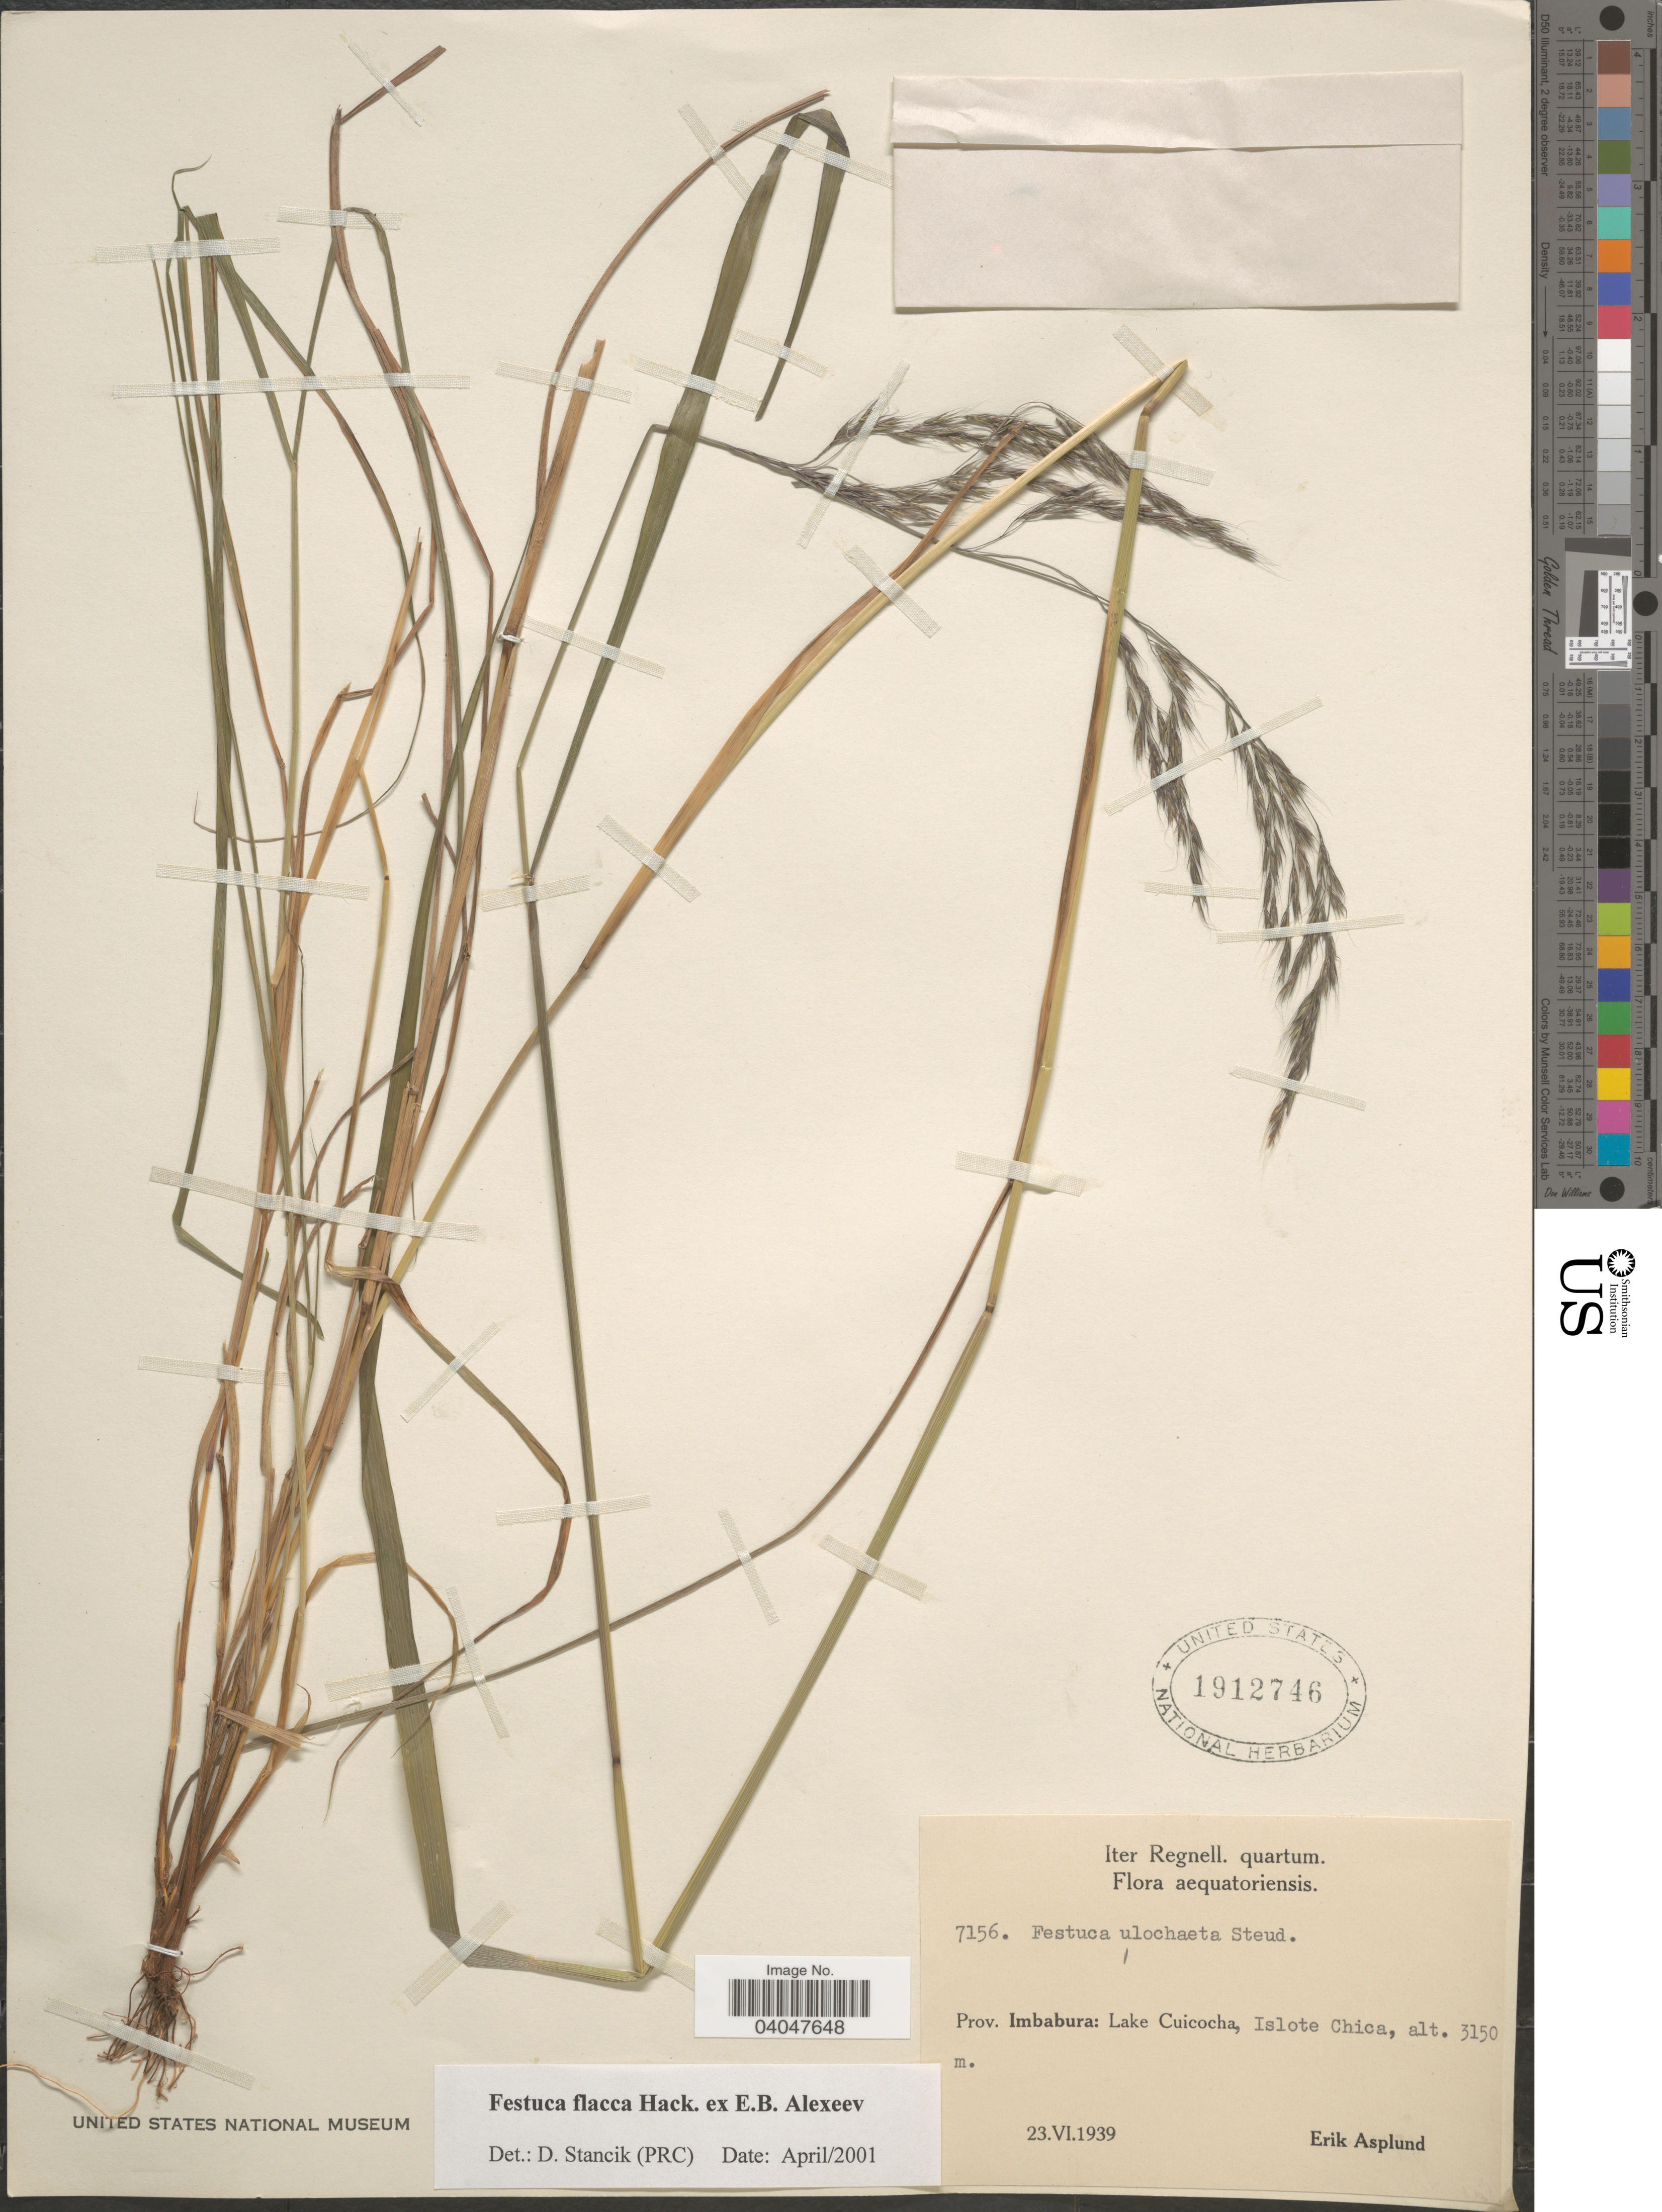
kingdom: Plantae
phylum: Tracheophyta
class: Liliopsida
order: Poales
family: Poaceae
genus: Festuca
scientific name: Festuca flacca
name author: Hack. ex E.B. Alexeev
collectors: E. Asplund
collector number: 7156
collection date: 1939-06-23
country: Ecuador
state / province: Imbabura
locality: Aequatoriensis. Lake Cuicocha, Islote Chica.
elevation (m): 3150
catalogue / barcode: US 1912746